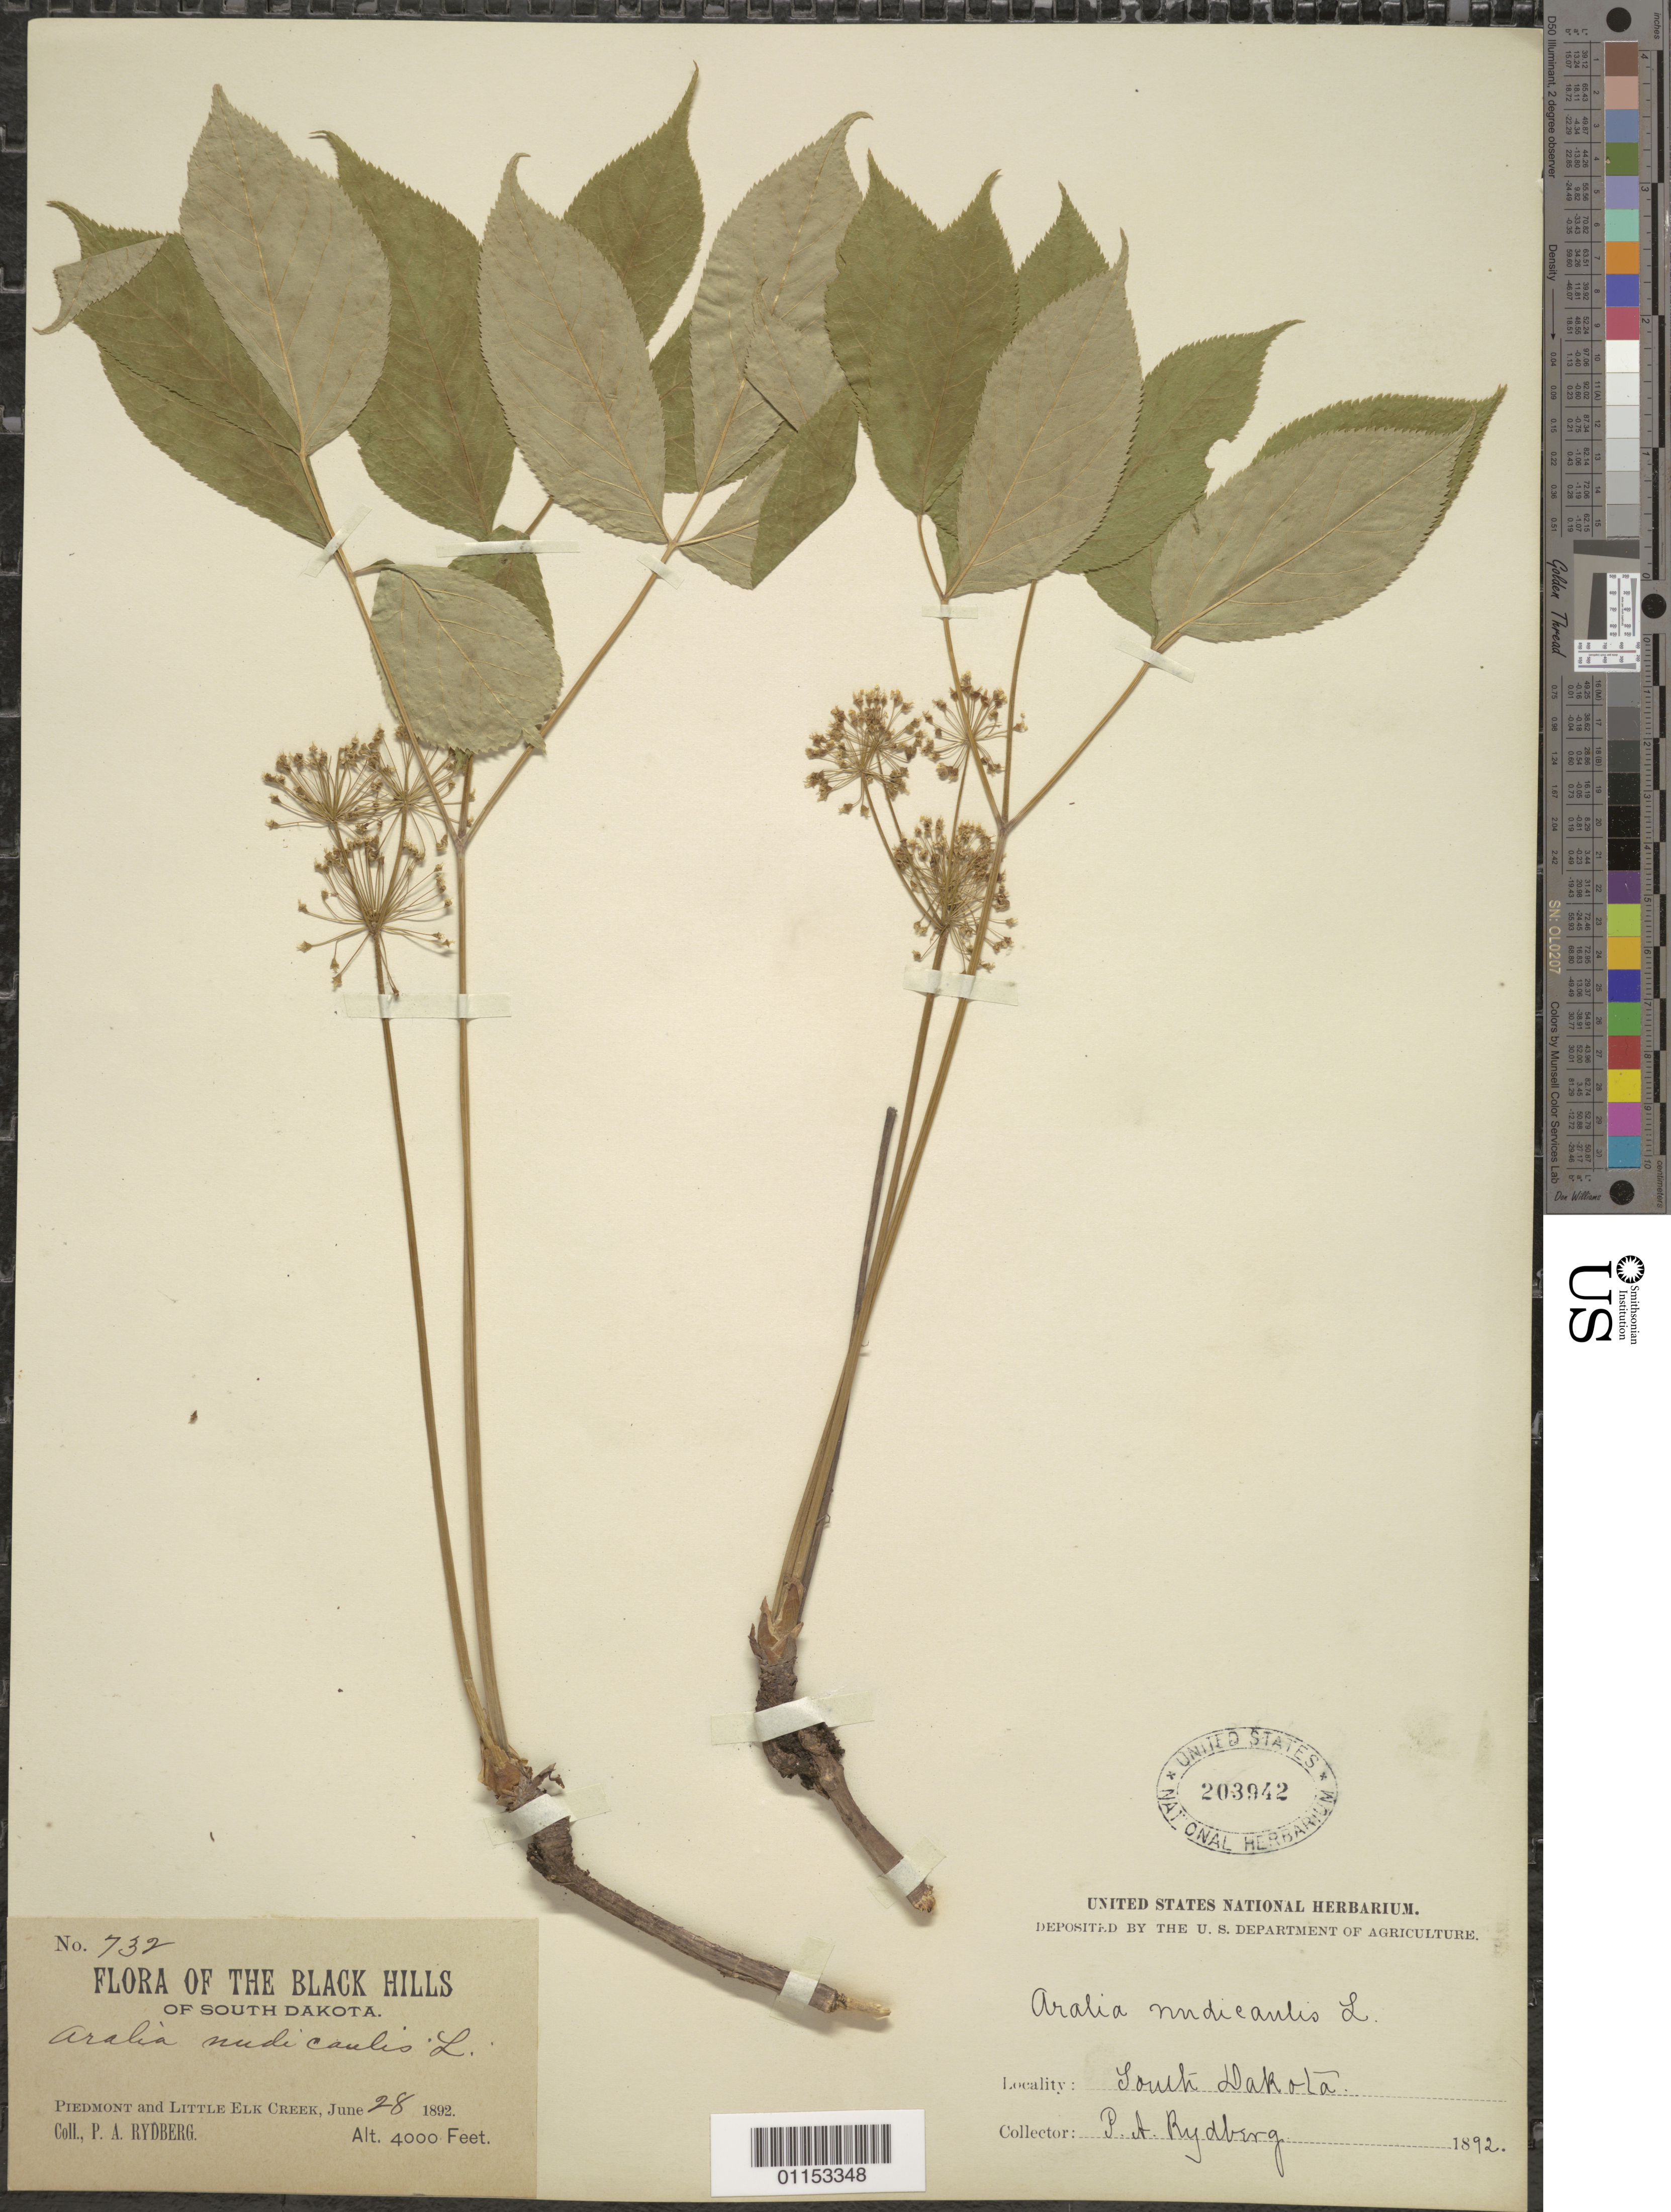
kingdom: Plantae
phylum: Tracheophyta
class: Magnoliopsida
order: Apiales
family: Araliaceae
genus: Aralia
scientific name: Aralia nudicaulis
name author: L.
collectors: P. A. Rydberg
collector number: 732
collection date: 1892-06-28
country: United States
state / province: South Dakota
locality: Piedmont and Little Elk Creek. Black Hills.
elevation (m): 1219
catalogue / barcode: US 203942